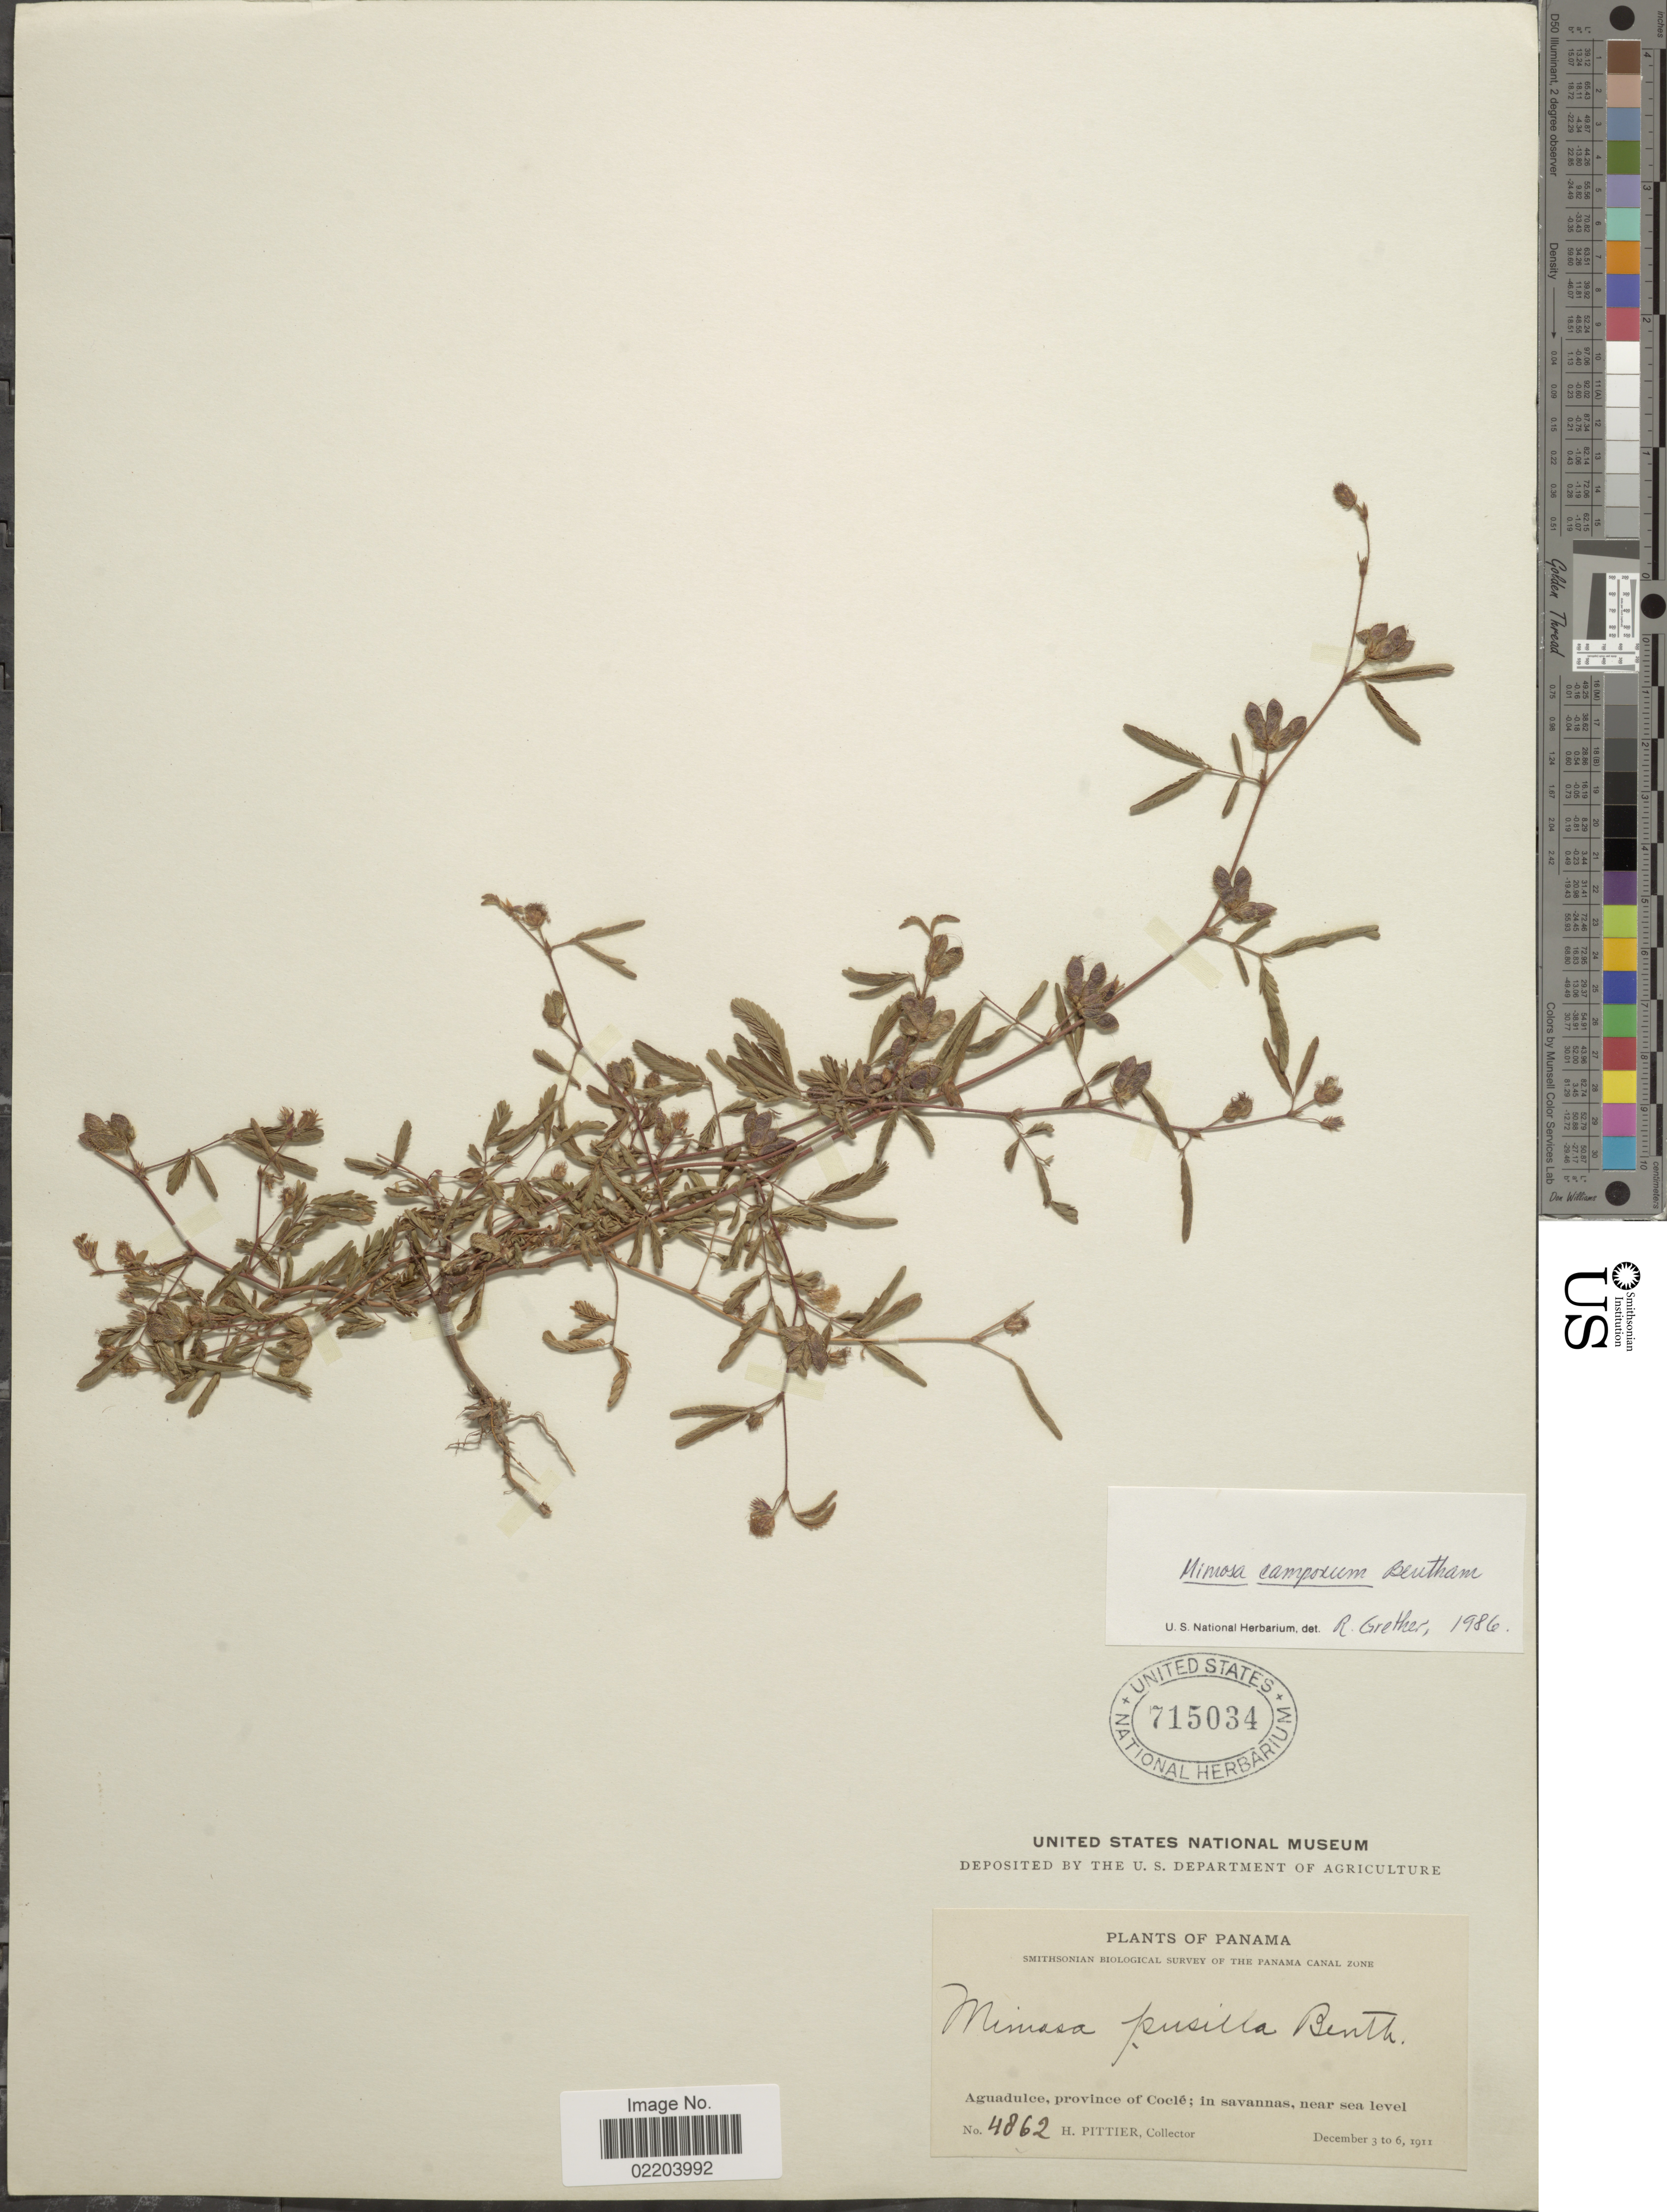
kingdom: Plantae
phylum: Tracheophyta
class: Magnoliopsida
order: Fabales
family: Fabaceae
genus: Mimosa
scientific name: Mimosa camporum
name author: Benth.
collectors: H. F. Pittier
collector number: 4862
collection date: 1911-12-03/1911-12-06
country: Panama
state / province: Coclé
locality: Aguadulce, province of Coclé; in savannas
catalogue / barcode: US 715034